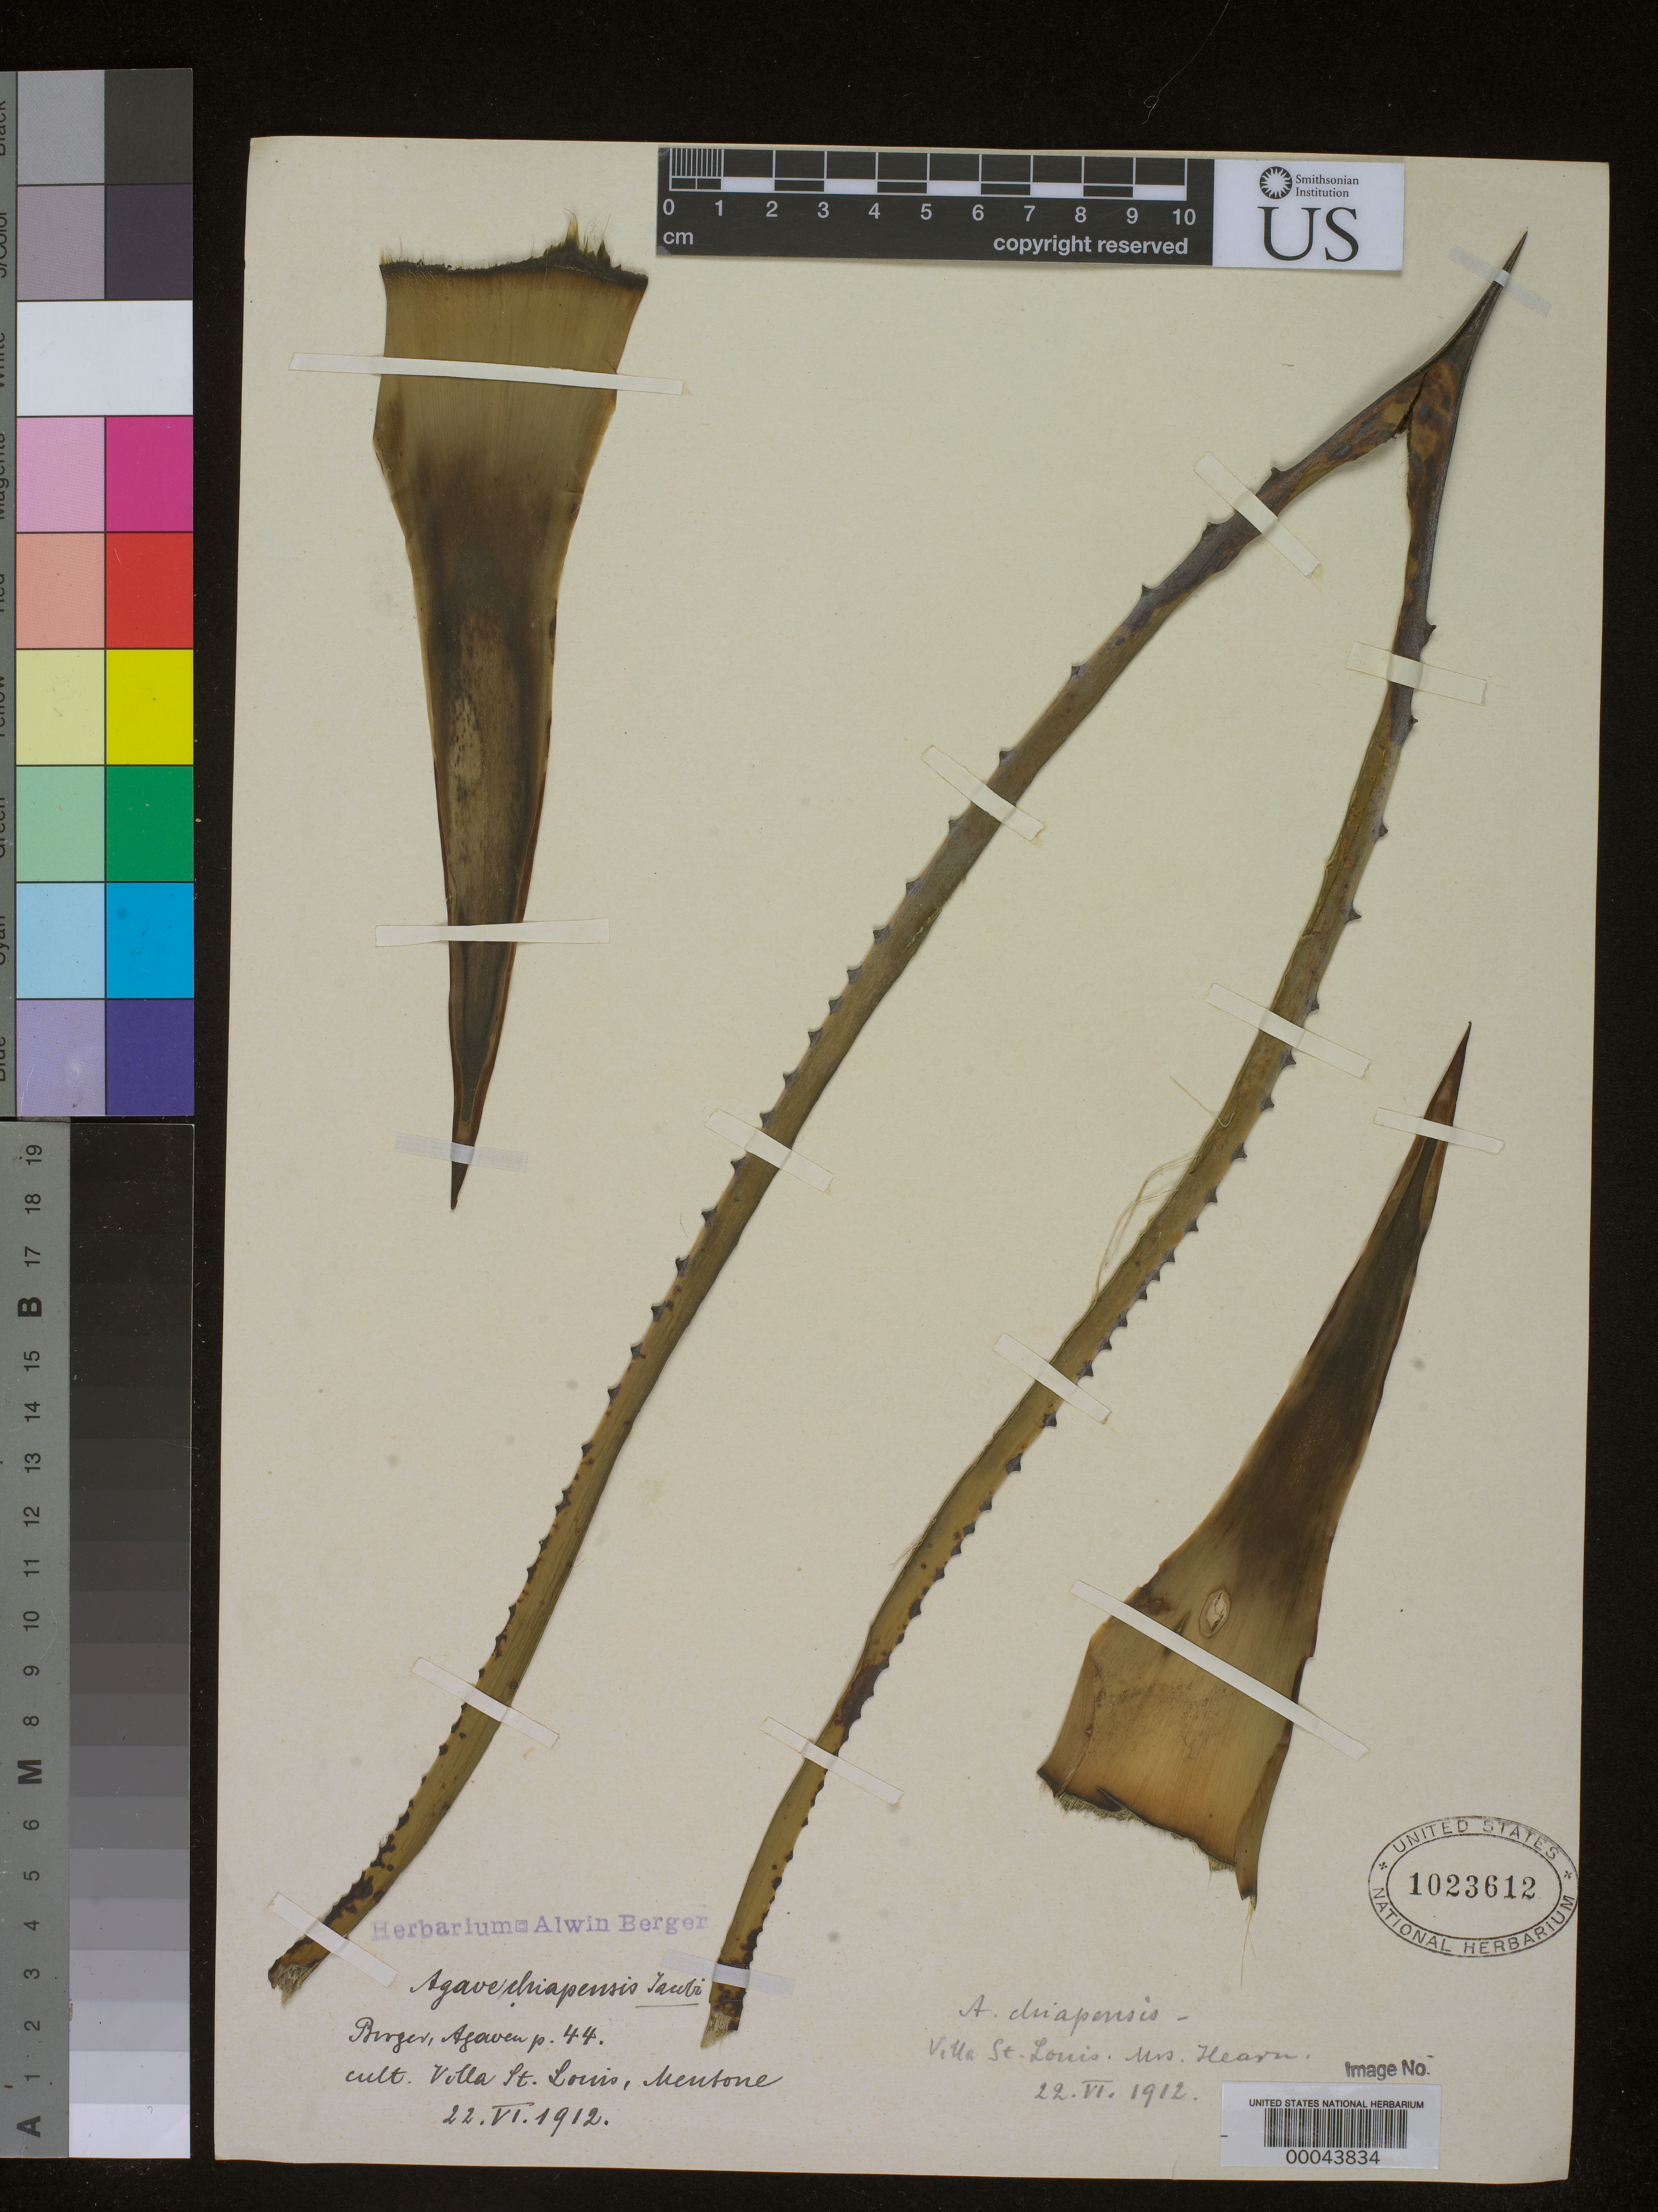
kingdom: Plantae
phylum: Tracheophyta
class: Liliopsida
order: Asparagales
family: Asparagaceae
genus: Agave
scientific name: Agave chiapensis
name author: Jacobi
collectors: ex herb. A. Berger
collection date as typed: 22 Apr 1912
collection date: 1912-04-22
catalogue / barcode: US 1023612